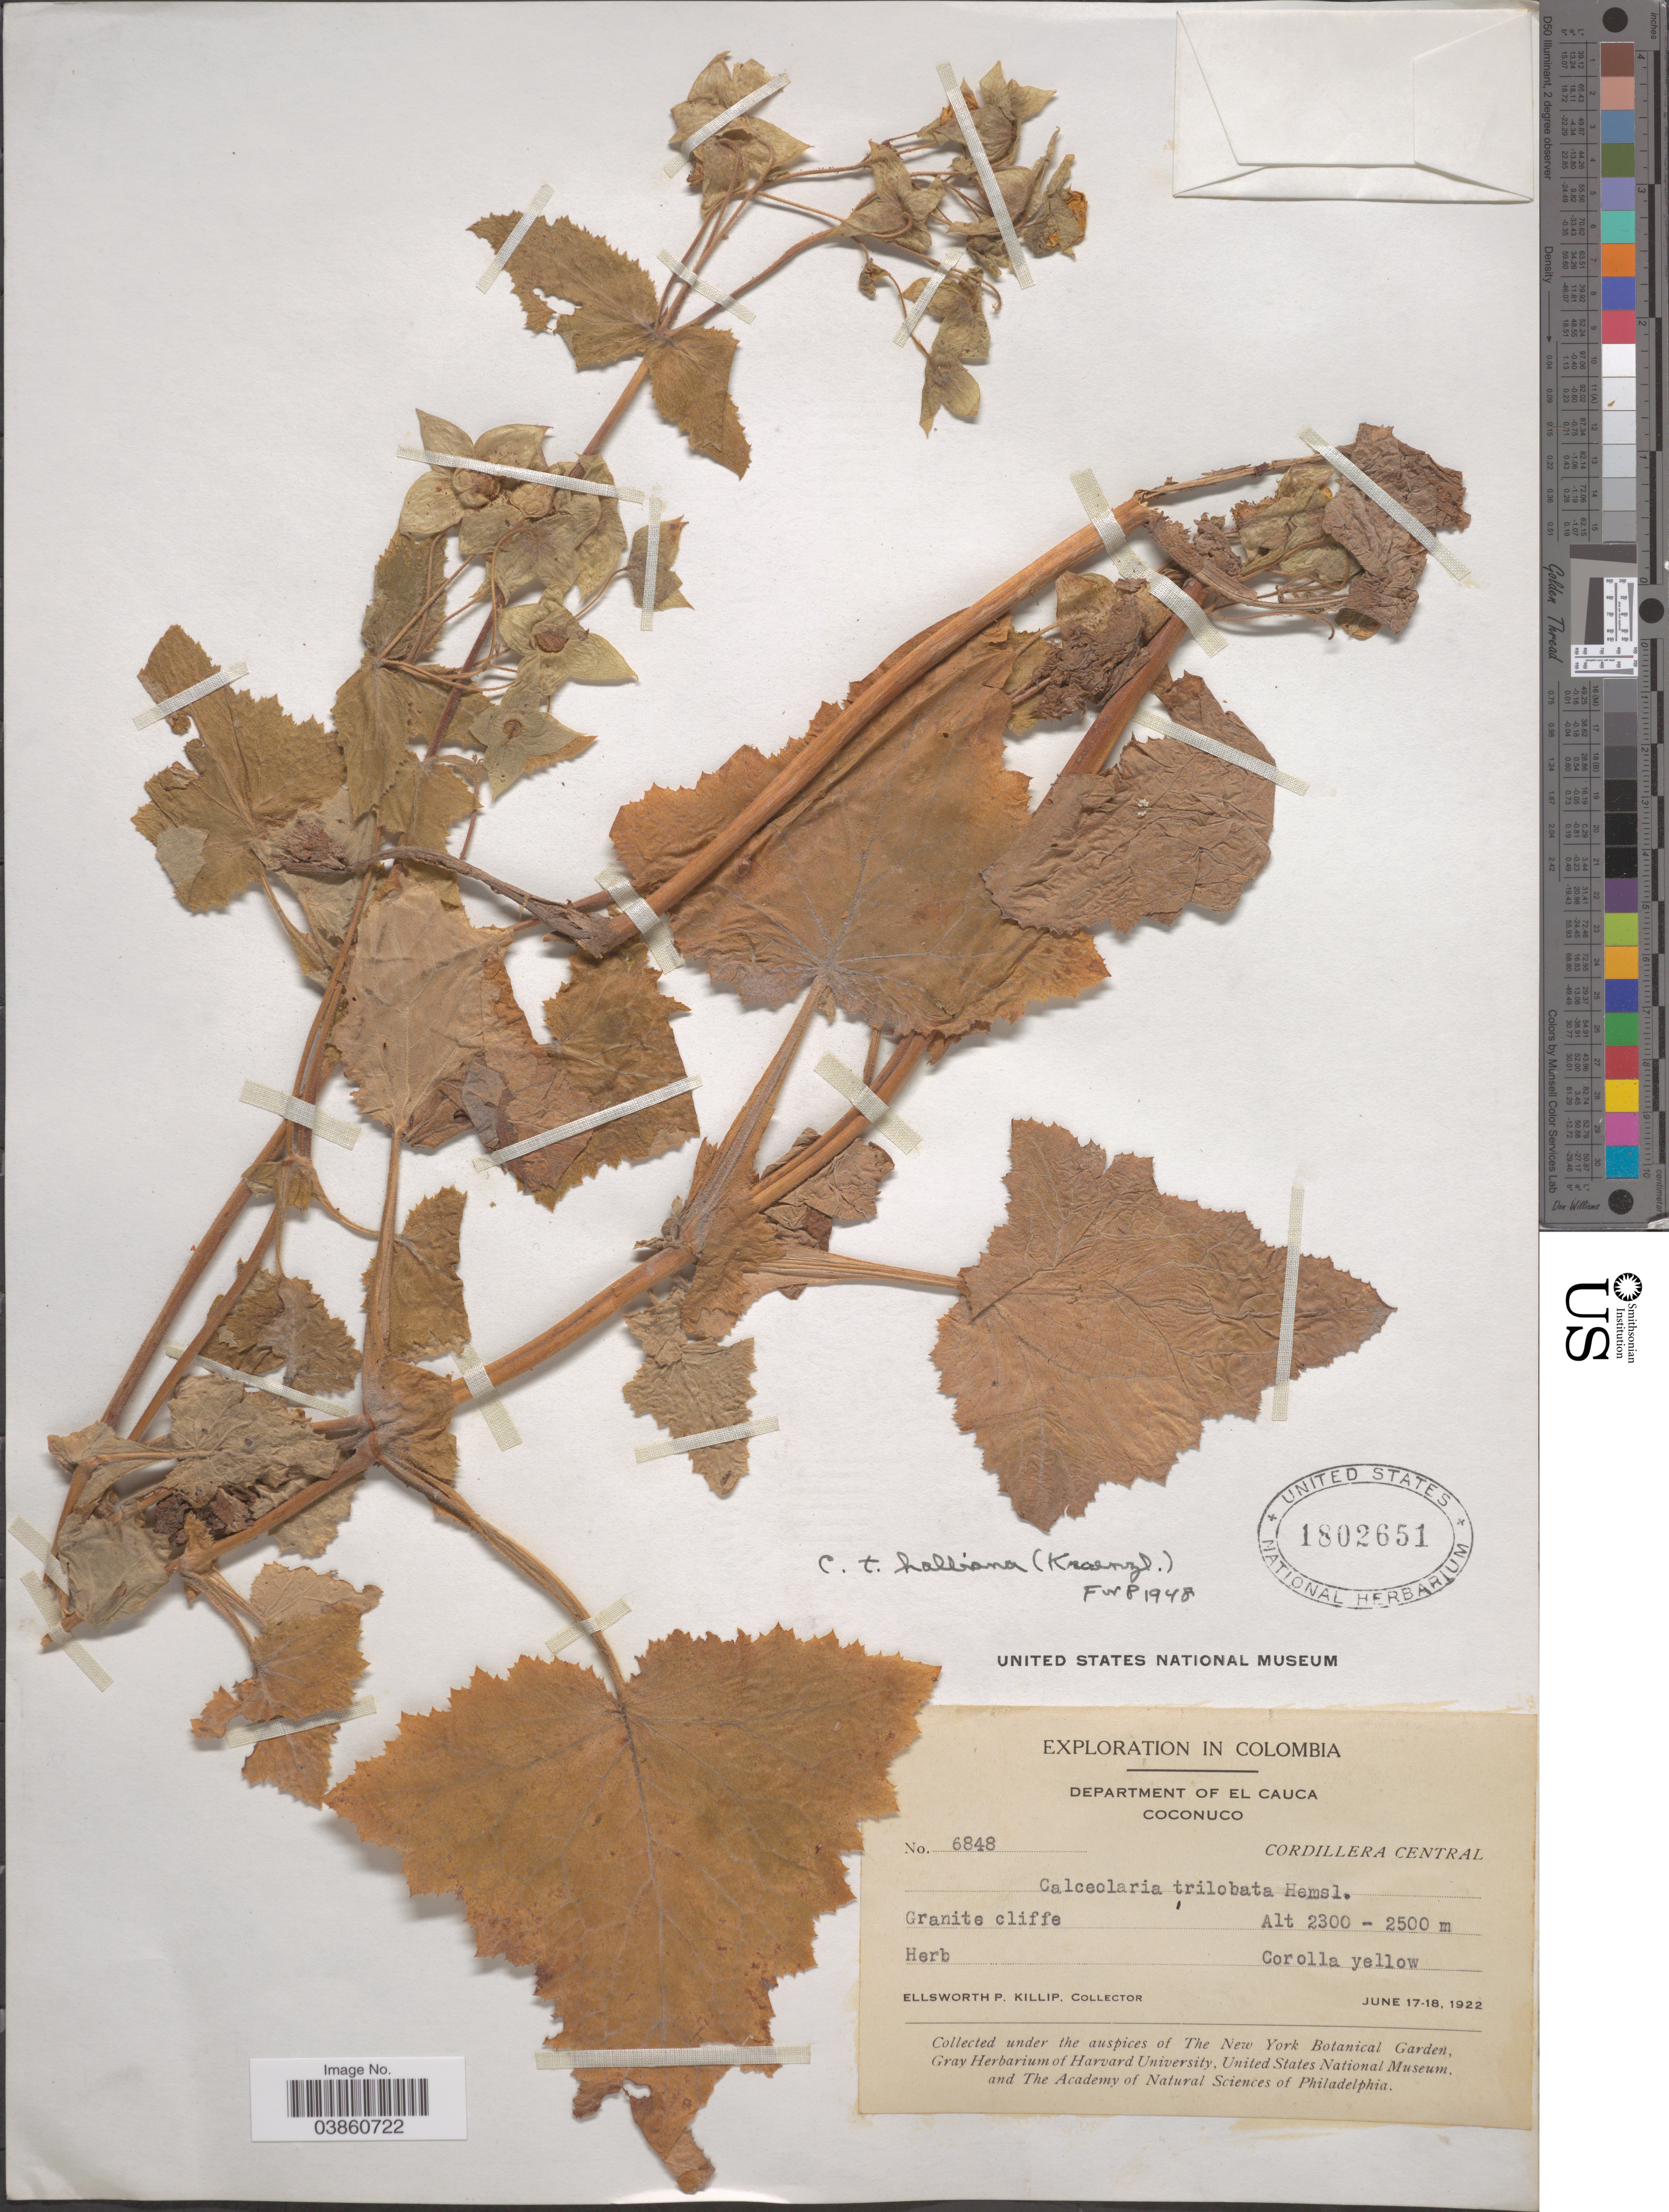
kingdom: Plantae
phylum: Tracheophyta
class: Magnoliopsida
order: Lamiales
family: Calceolariaceae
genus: Calceolaria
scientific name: Calceolaria trilobata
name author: Hemsl.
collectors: E. P. Killip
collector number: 6848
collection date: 1922-06-17/1922-06-18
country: Colombia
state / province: Cauca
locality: Department of El Cauca. Coconuco. Cordillera Central. Granite cliffe.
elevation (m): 2300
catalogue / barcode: US 1802651